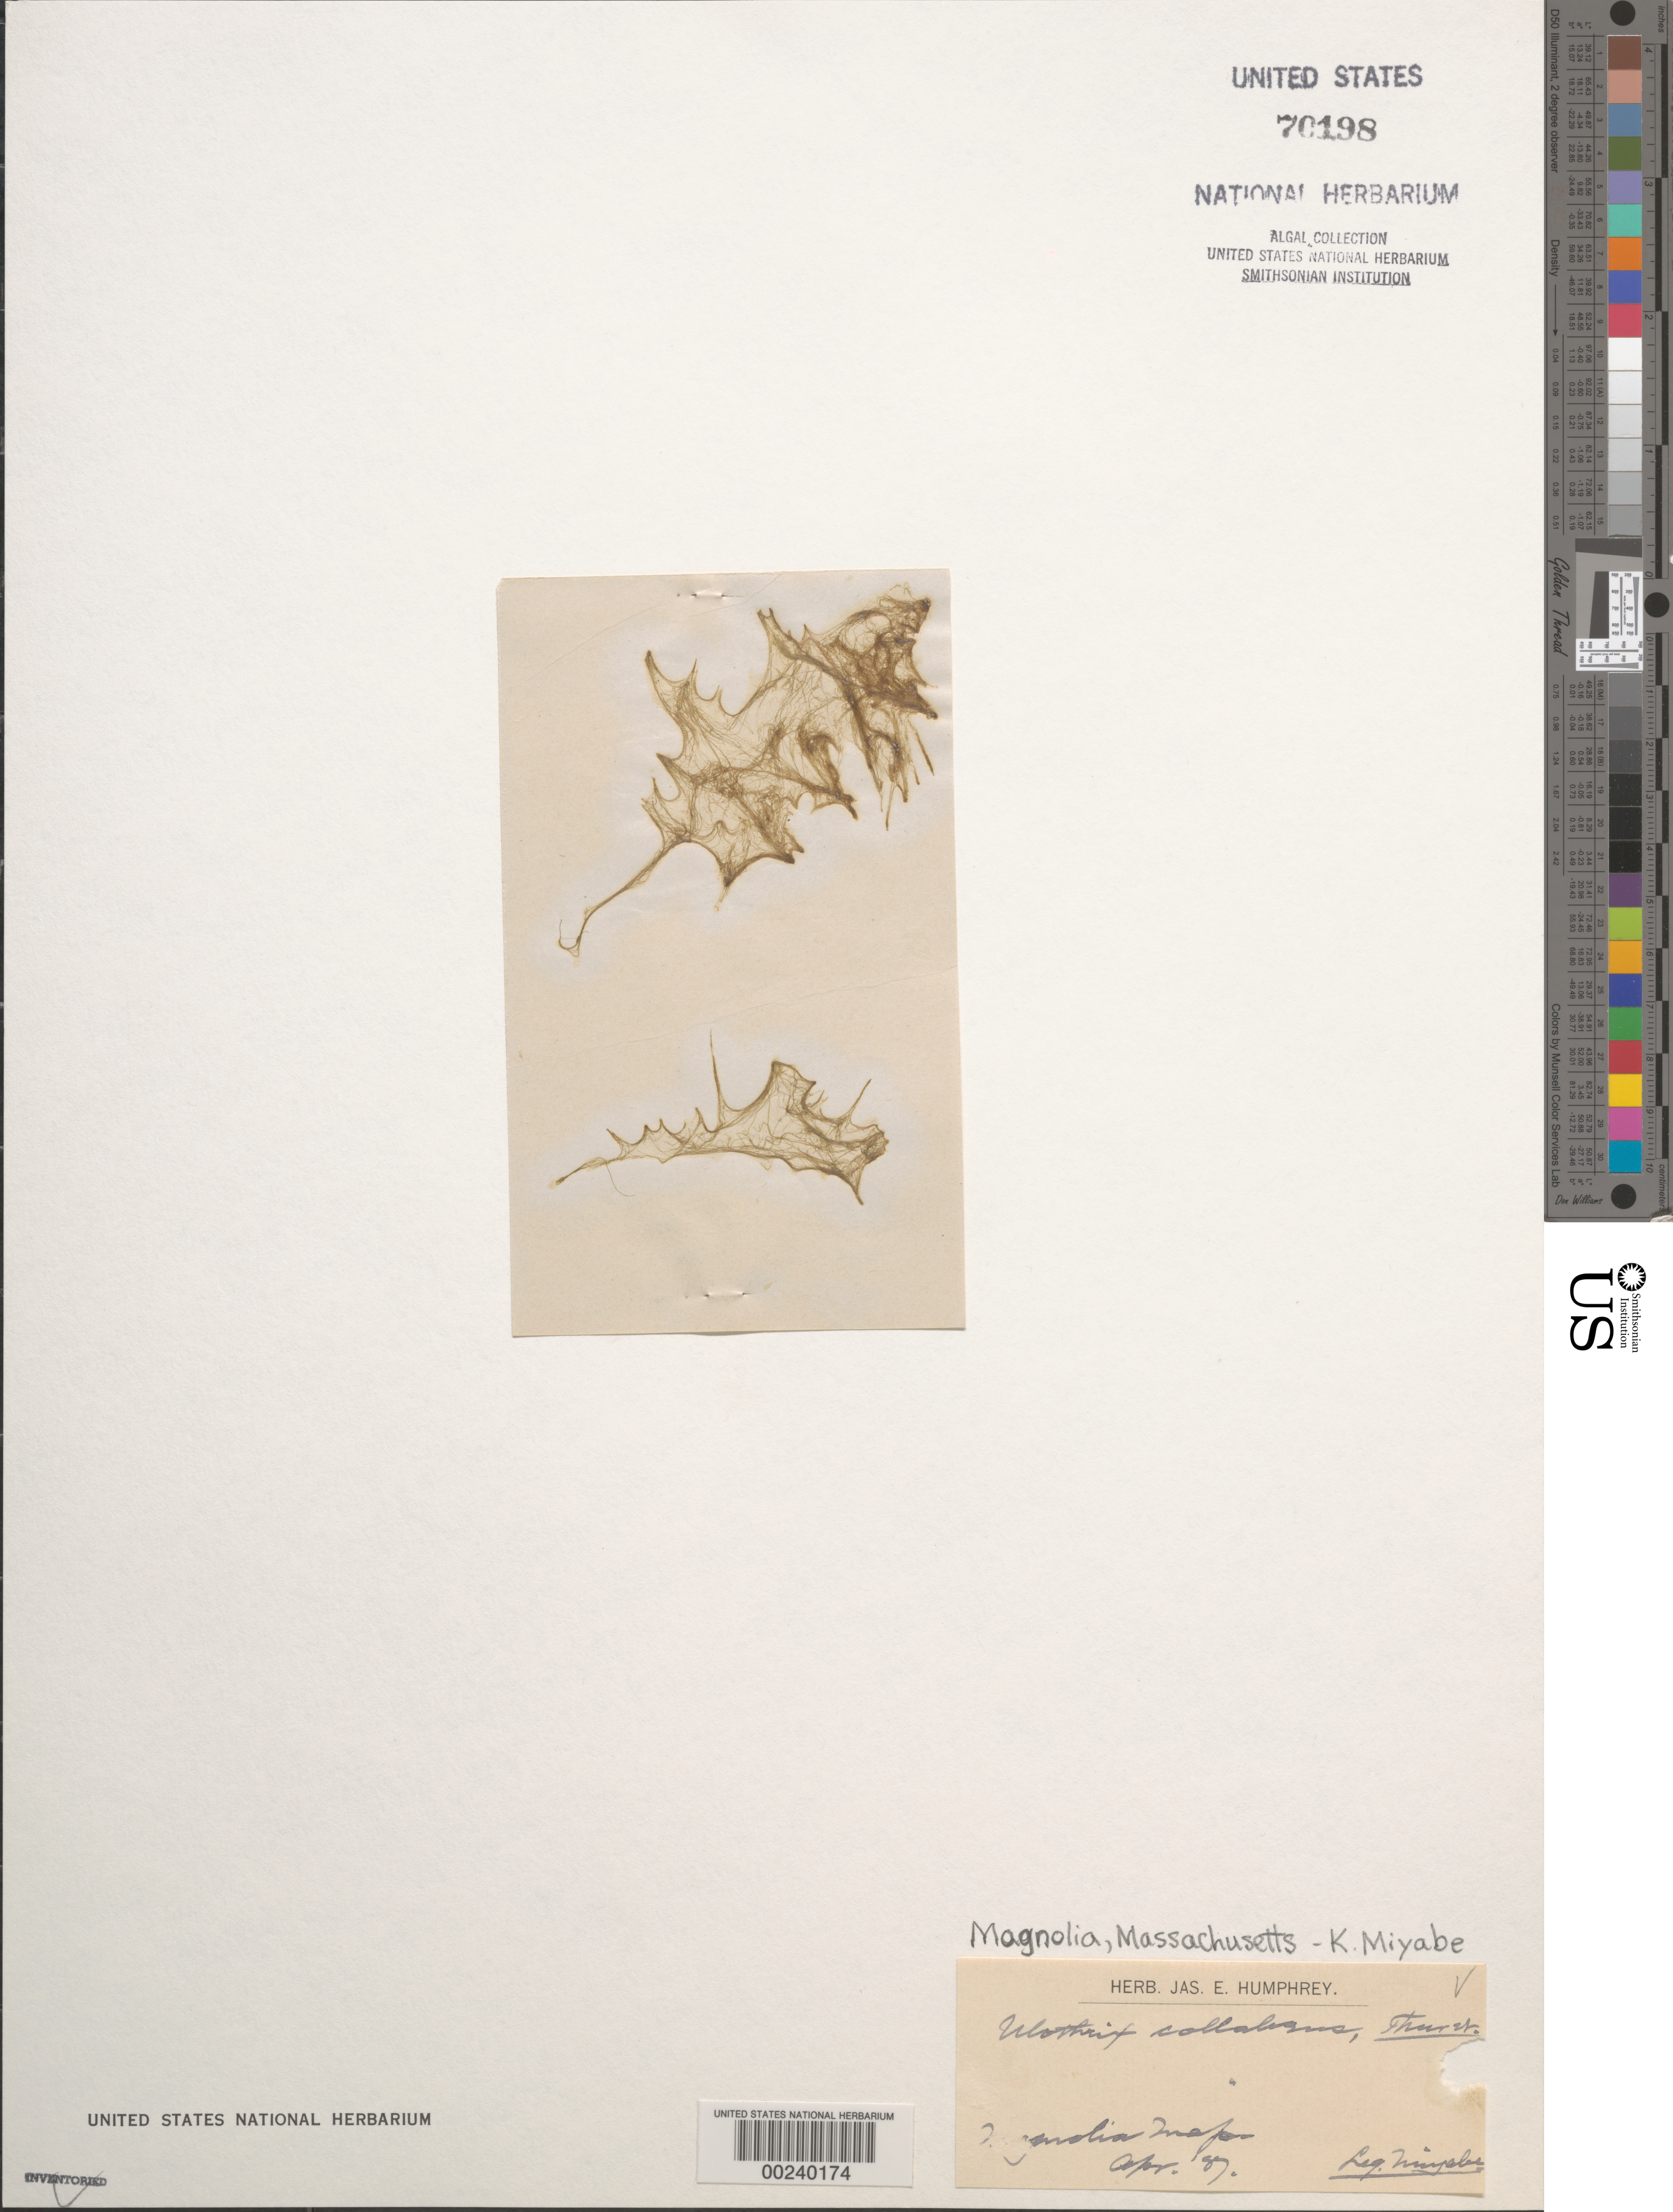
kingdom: Plantae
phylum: Chlorophyta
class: Ulvophyceae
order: Ulotrichales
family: Ulotrichaceae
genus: Ulothrix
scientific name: Ulothrix collabens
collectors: K. Miyabe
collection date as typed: Apr 1887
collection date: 1887-04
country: United States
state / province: Massachusetts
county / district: Essex County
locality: Magnolia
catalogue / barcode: US 70198